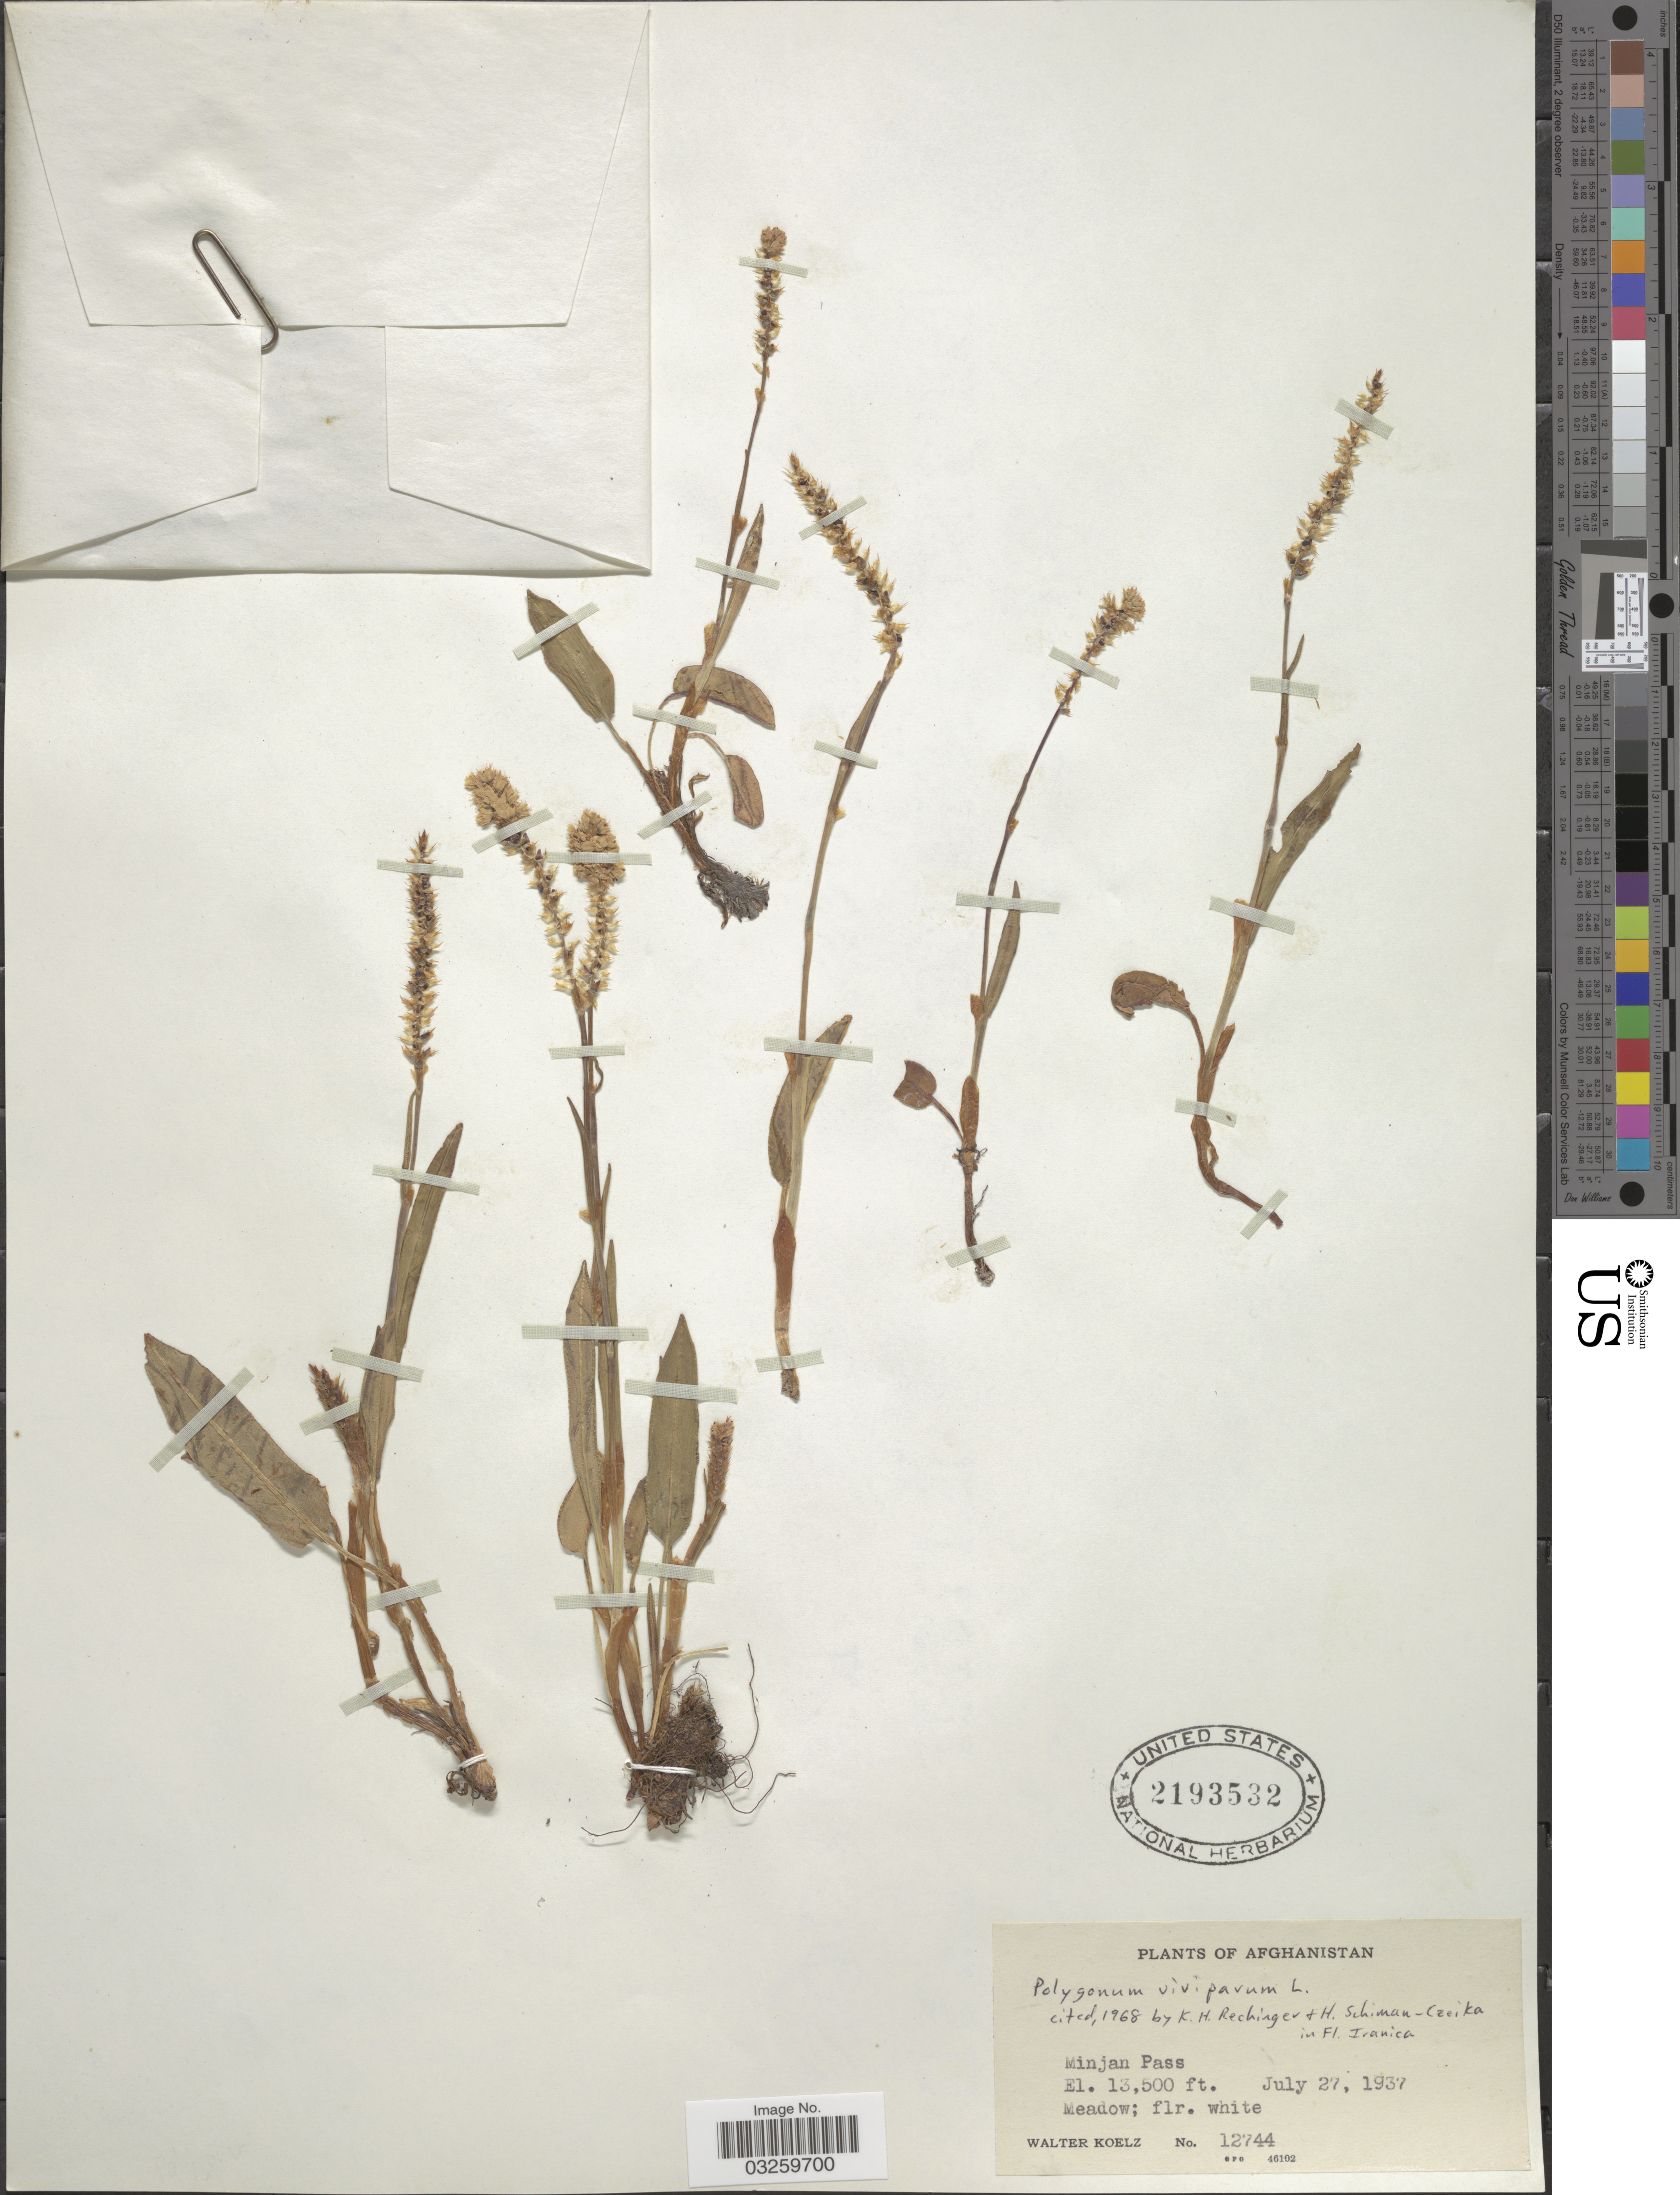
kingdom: Plantae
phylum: Tracheophyta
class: Magnoliopsida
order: Caryophyllales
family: Polygonaceae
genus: Bistorta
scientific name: Bistorta vivipara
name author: (L.) Delarbre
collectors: W. N. Koelz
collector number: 12744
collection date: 1937-07-27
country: Afghanistan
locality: Minjan Pass.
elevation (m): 4115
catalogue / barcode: US 2193532